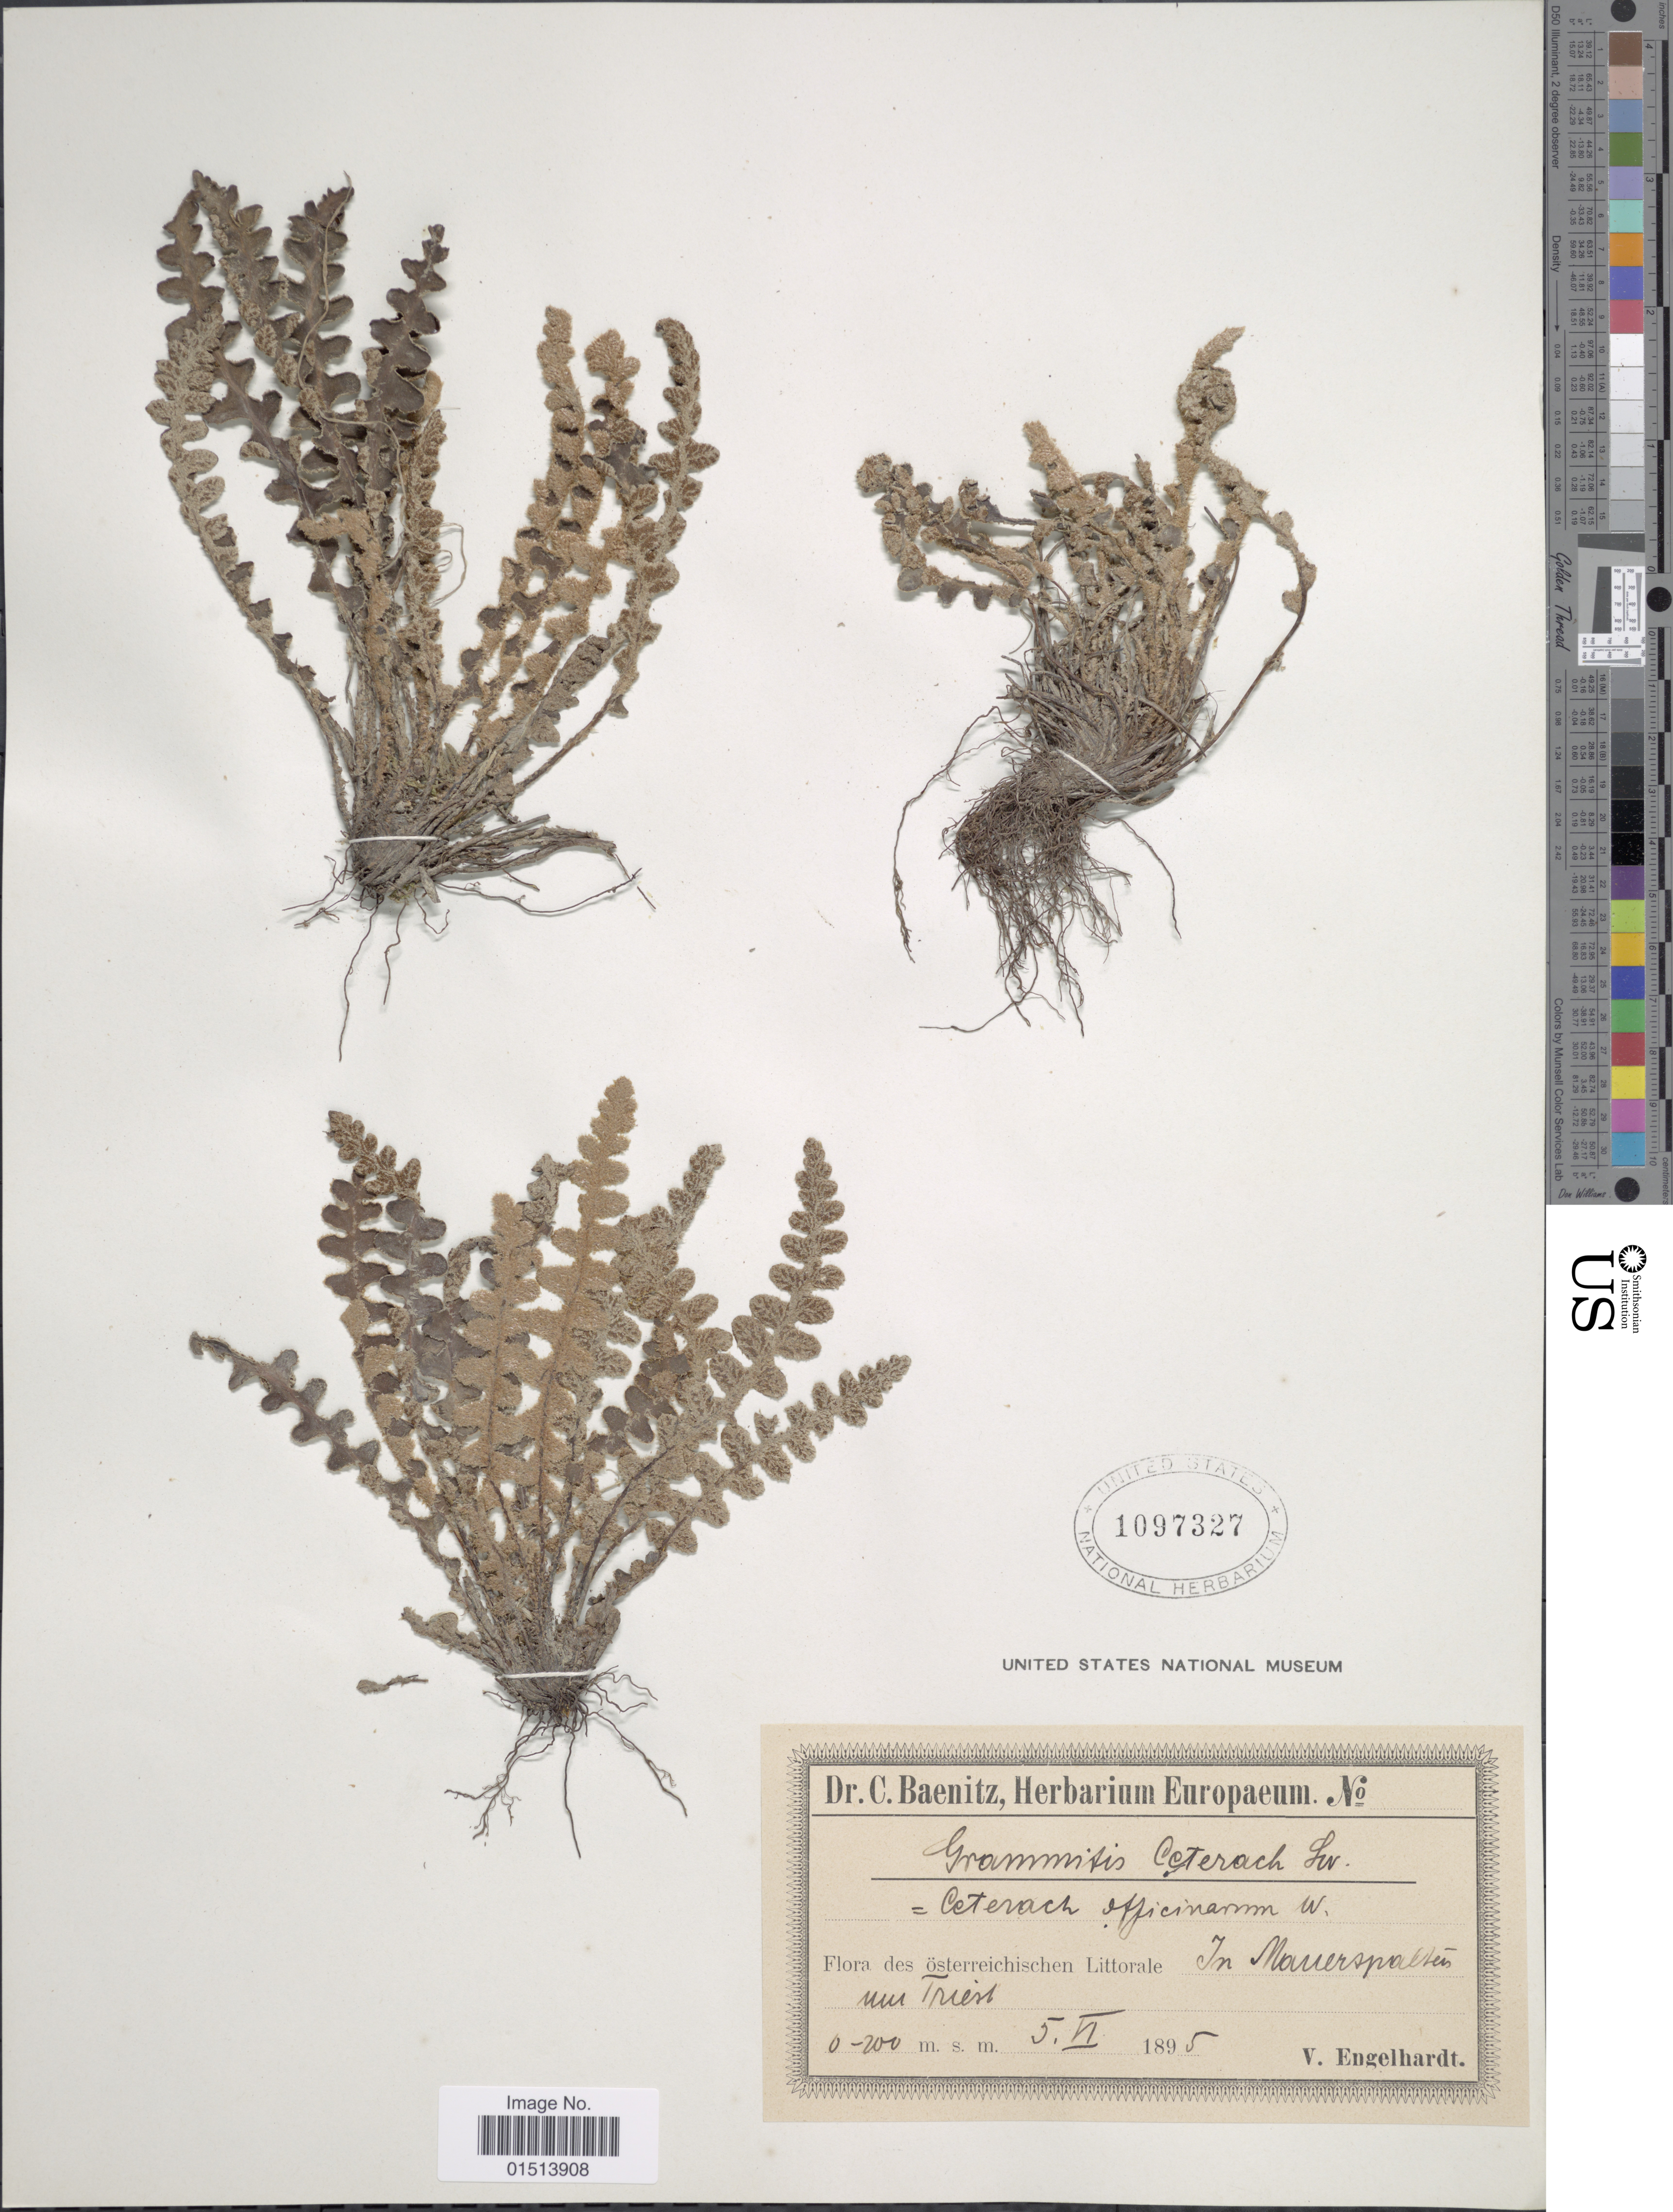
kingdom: Plantae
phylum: Tracheophyta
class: Polypodiopsida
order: Polypodiales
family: Aspleniaceae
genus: Asplenium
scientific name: Asplenium officinarum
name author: DC.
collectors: V. Engelhardt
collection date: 1895-06-05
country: Italy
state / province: Friuli-Venezia Giulia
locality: Osterreichischen Littorale, In Mauerspallen uur Triest [interpreted]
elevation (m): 0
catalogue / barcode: US 1097327